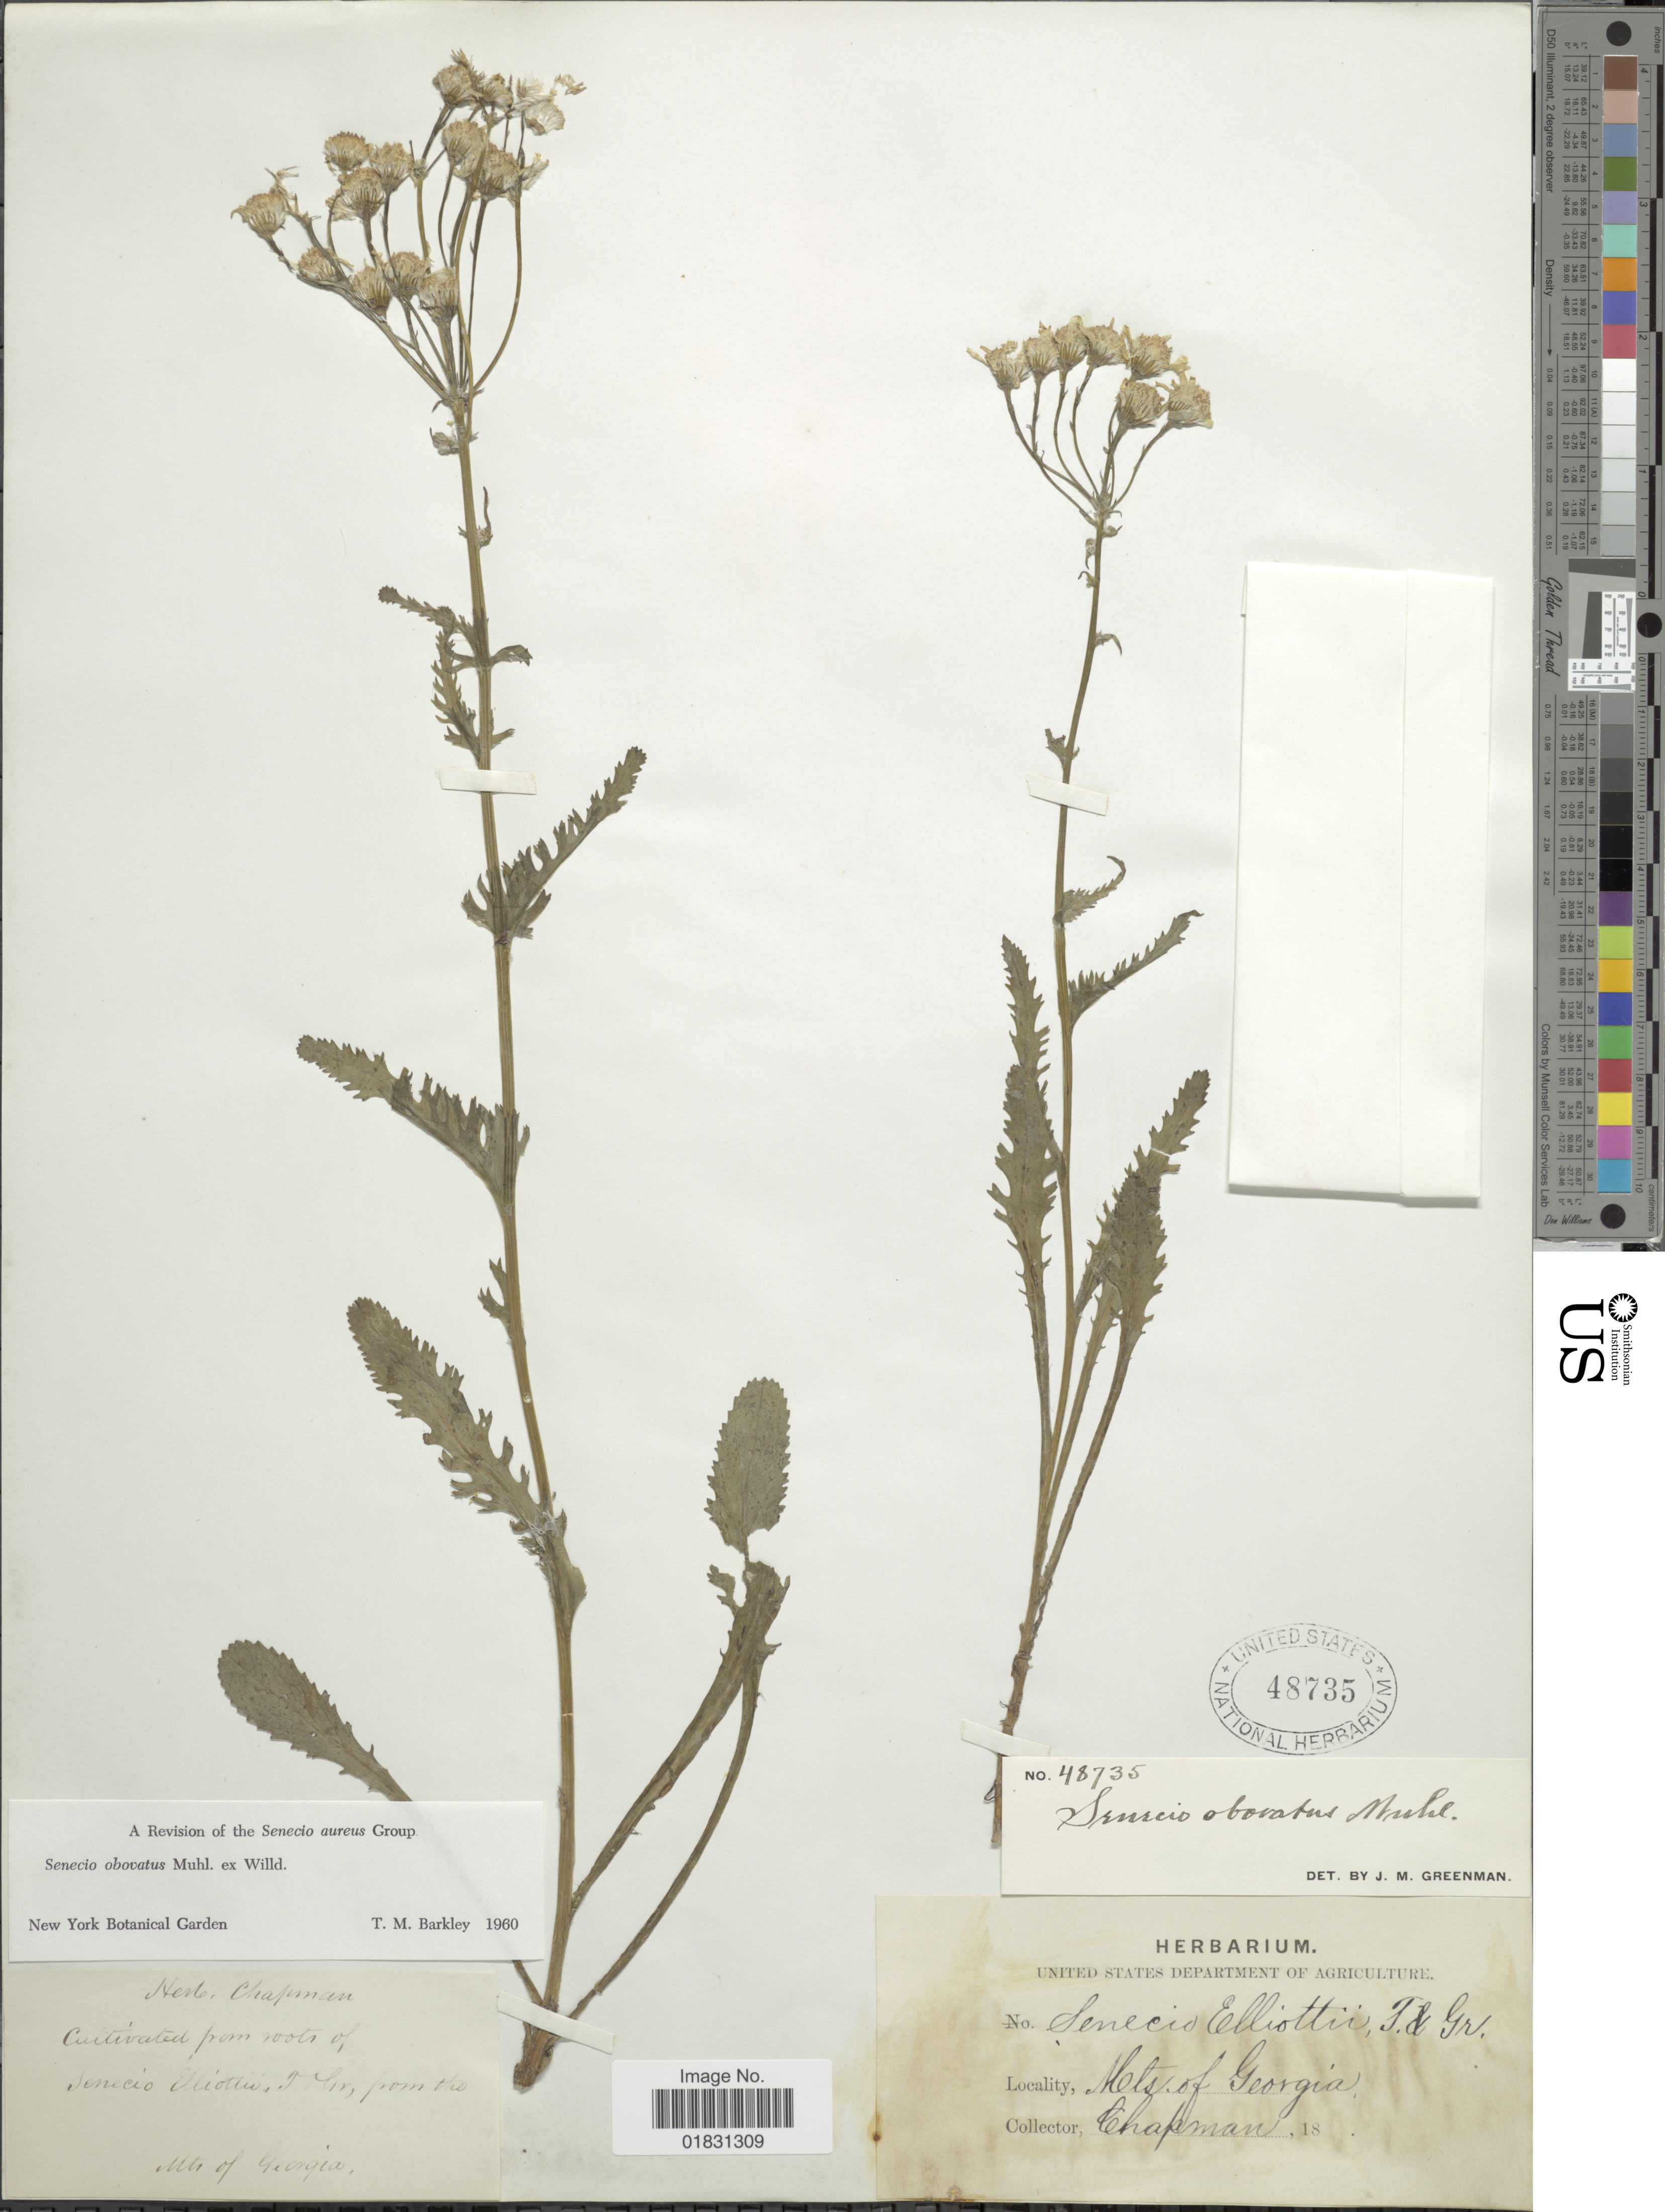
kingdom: Plantae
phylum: Tracheophyta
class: Magnoliopsida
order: Asterales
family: Asteraceae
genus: Packera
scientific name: Packera obovata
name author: (Muhl. ex Willd.) W.A. Weber & Á. Löve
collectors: A. Chapman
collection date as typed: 18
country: United States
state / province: Georgia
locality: Mts of Georgia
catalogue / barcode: US 48735